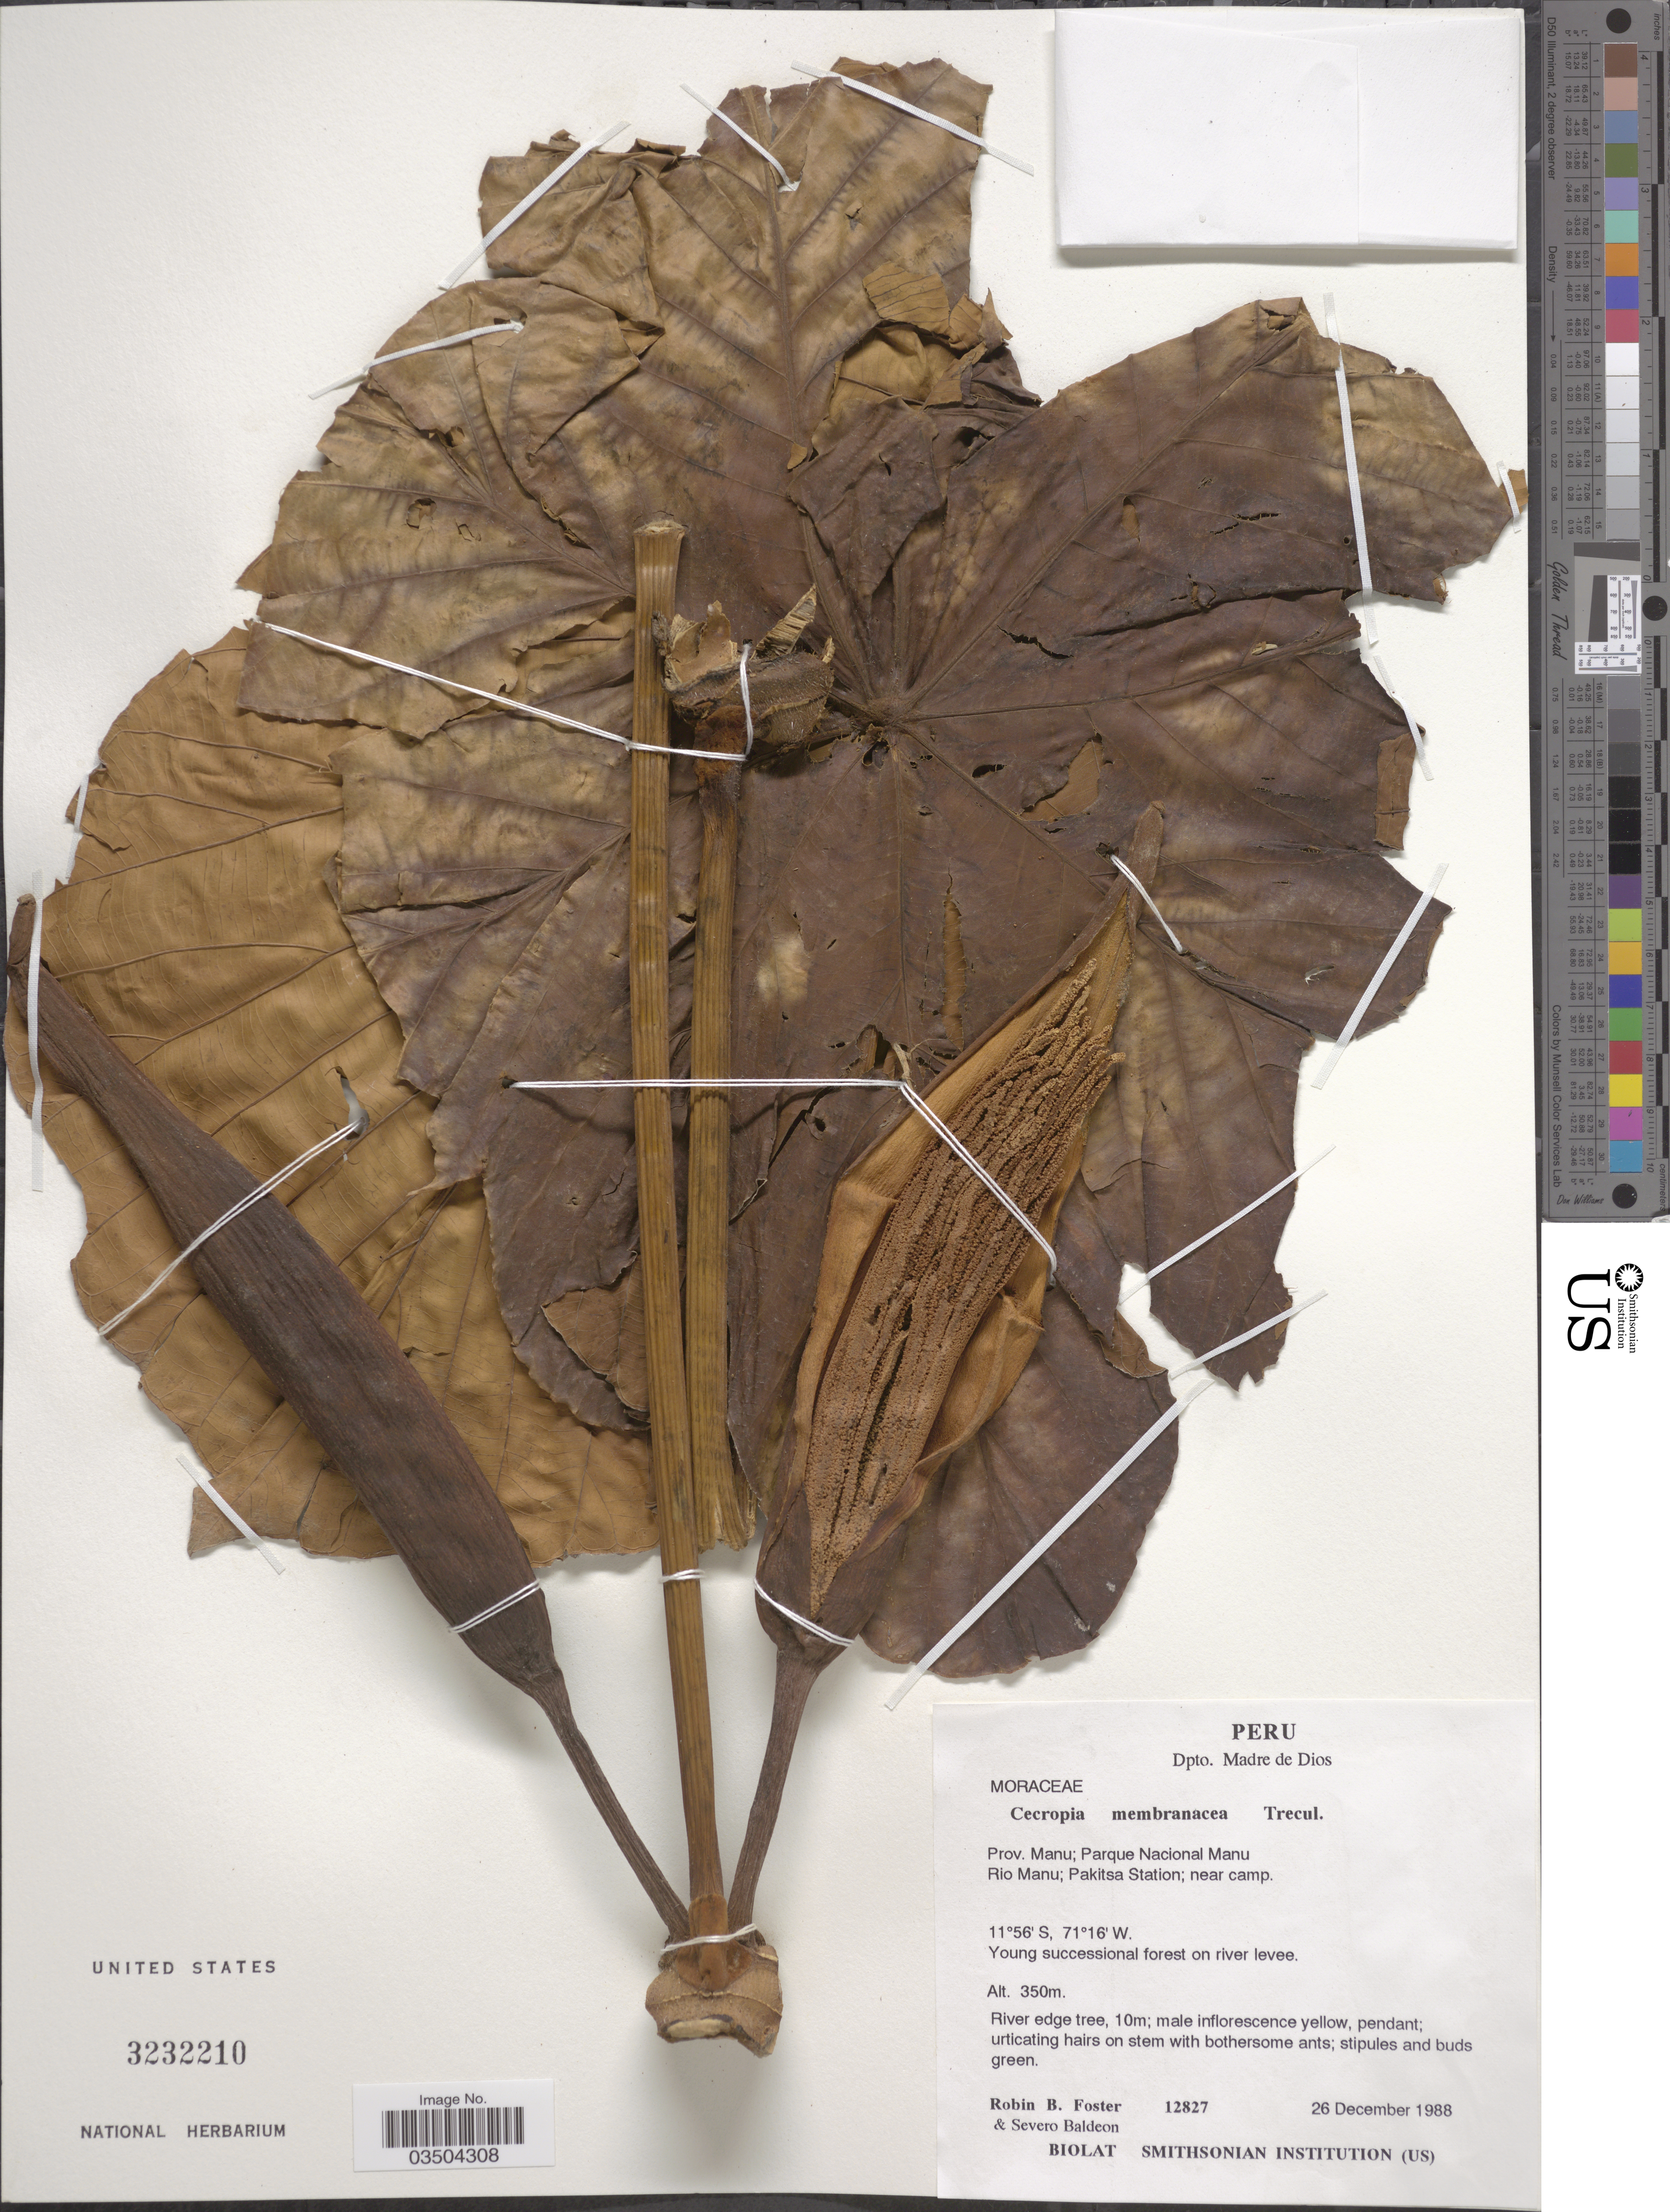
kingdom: Plantae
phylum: Tracheophyta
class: Magnoliopsida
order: Rosales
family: Urticaceae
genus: Cecropia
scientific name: Cecropia membranacea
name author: Trécul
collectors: R. B. Foster & S. Baldeon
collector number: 12827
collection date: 1988-12-26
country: Peru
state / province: Madre de Dios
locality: Dpto. Madre de Dios. Prov. Manu; Parque Nacional Manu. Rio Manu; Pakitsa Station; near camp.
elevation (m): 350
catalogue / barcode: US 3232210